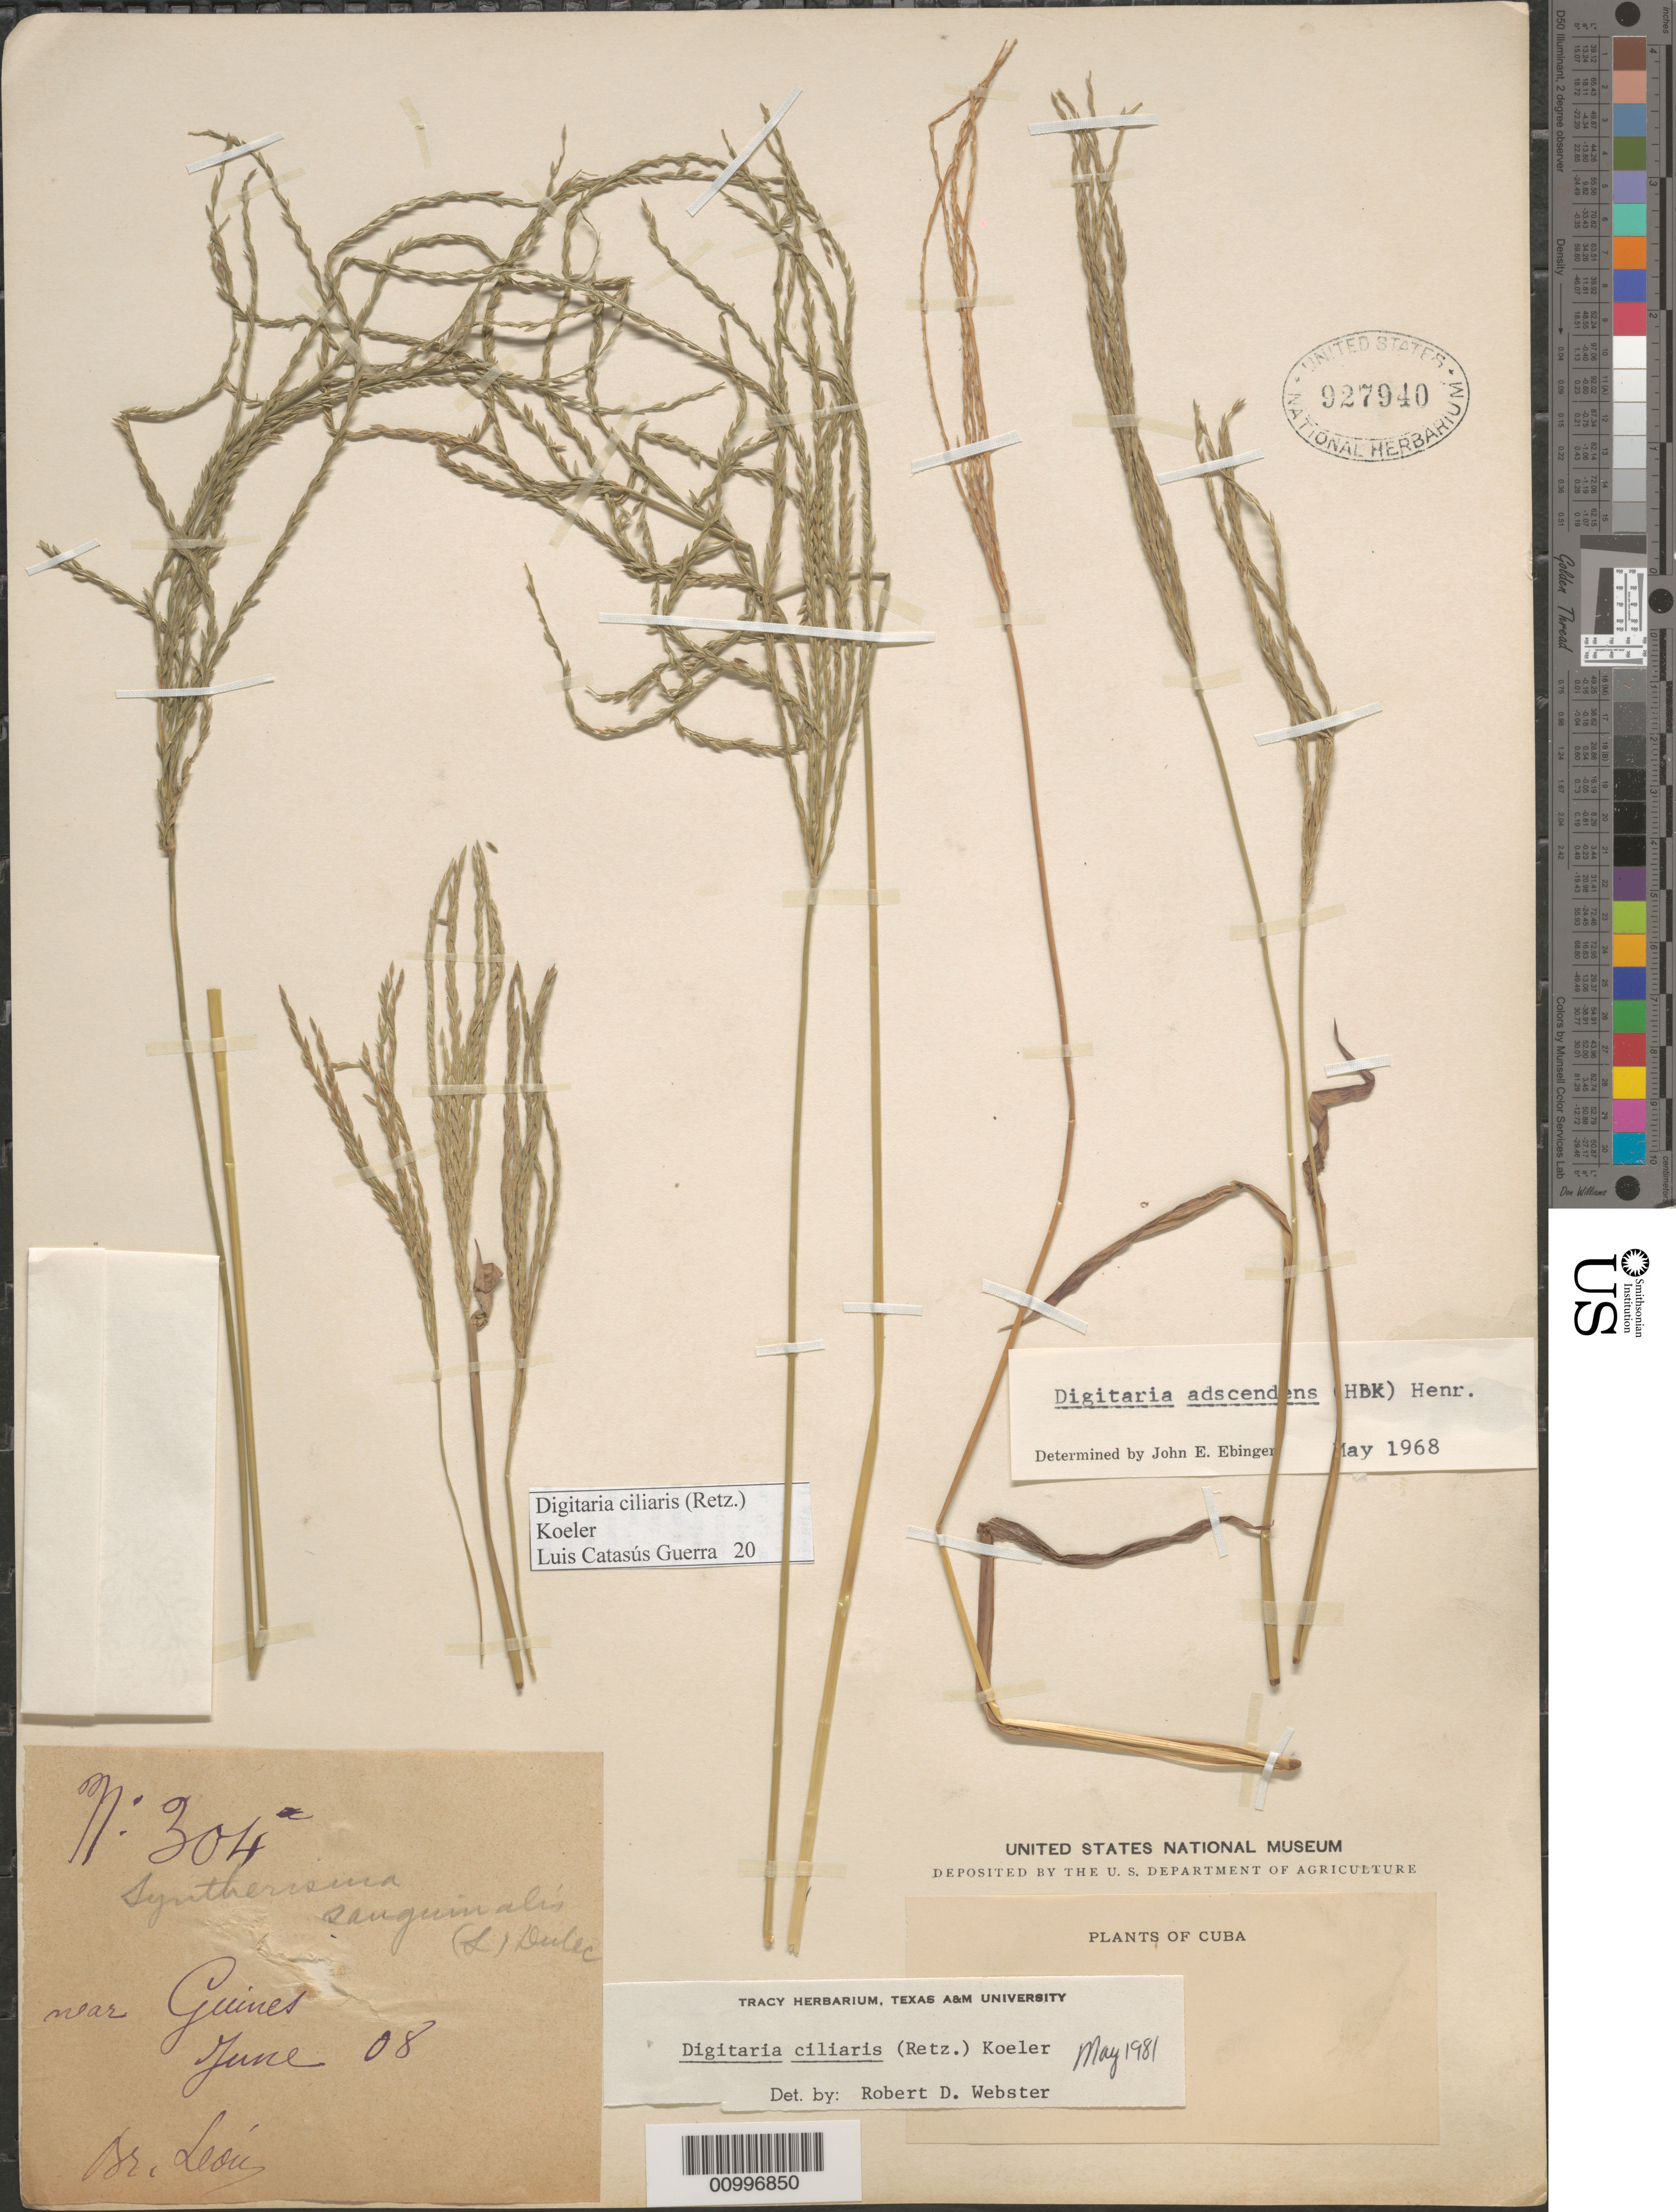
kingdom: Plantae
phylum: Tracheophyta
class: Liliopsida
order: Poales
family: Poaceae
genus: Digitaria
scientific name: Digitaria ciliaris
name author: (Retz.) Koeler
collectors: Bro. León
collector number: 304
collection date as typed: Jun 1908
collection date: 1908-06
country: Cuba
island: Cuba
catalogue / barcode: US 927940